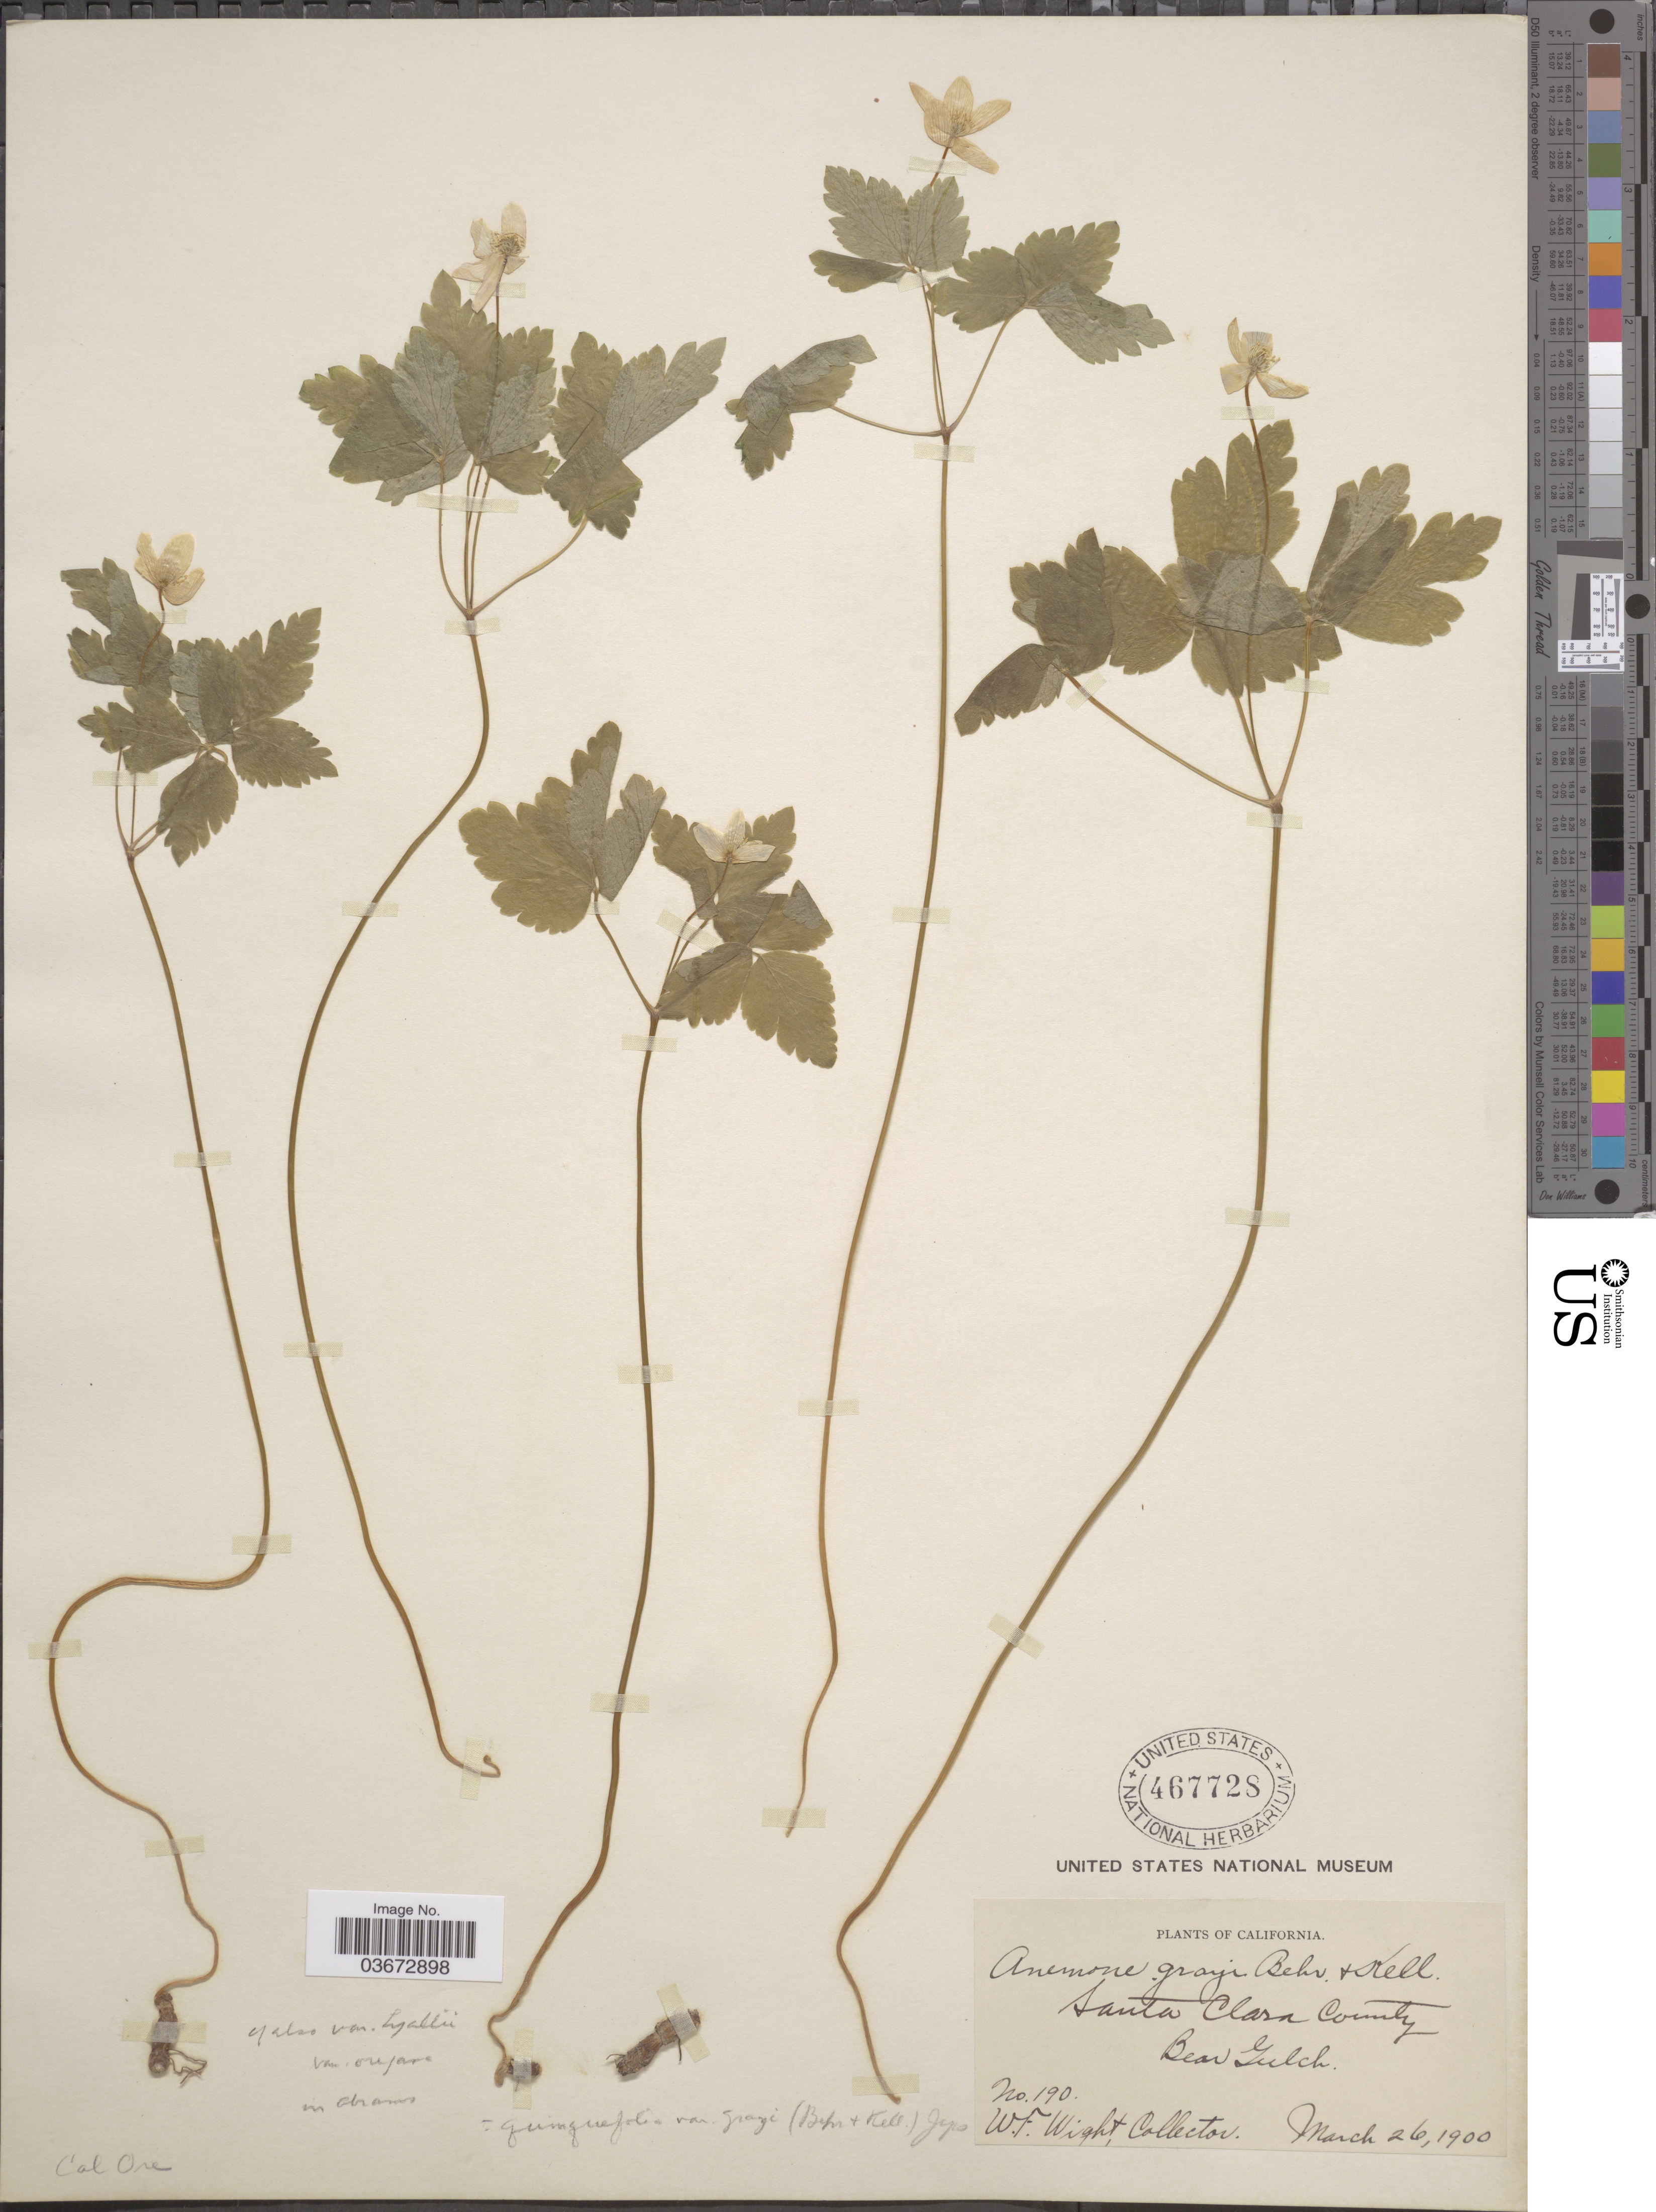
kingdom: Plantae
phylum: Tracheophyta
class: Magnoliopsida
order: Ranunculales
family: Ranunculaceae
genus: Anemone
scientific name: Anemone quinquefolia var. grayi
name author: (Behr ex Kellogg) Jeps.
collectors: W. Wight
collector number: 190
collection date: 1900-03-26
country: United States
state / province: California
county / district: Santa Clara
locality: Santa Clara County. Beav Gulch.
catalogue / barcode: US 467728